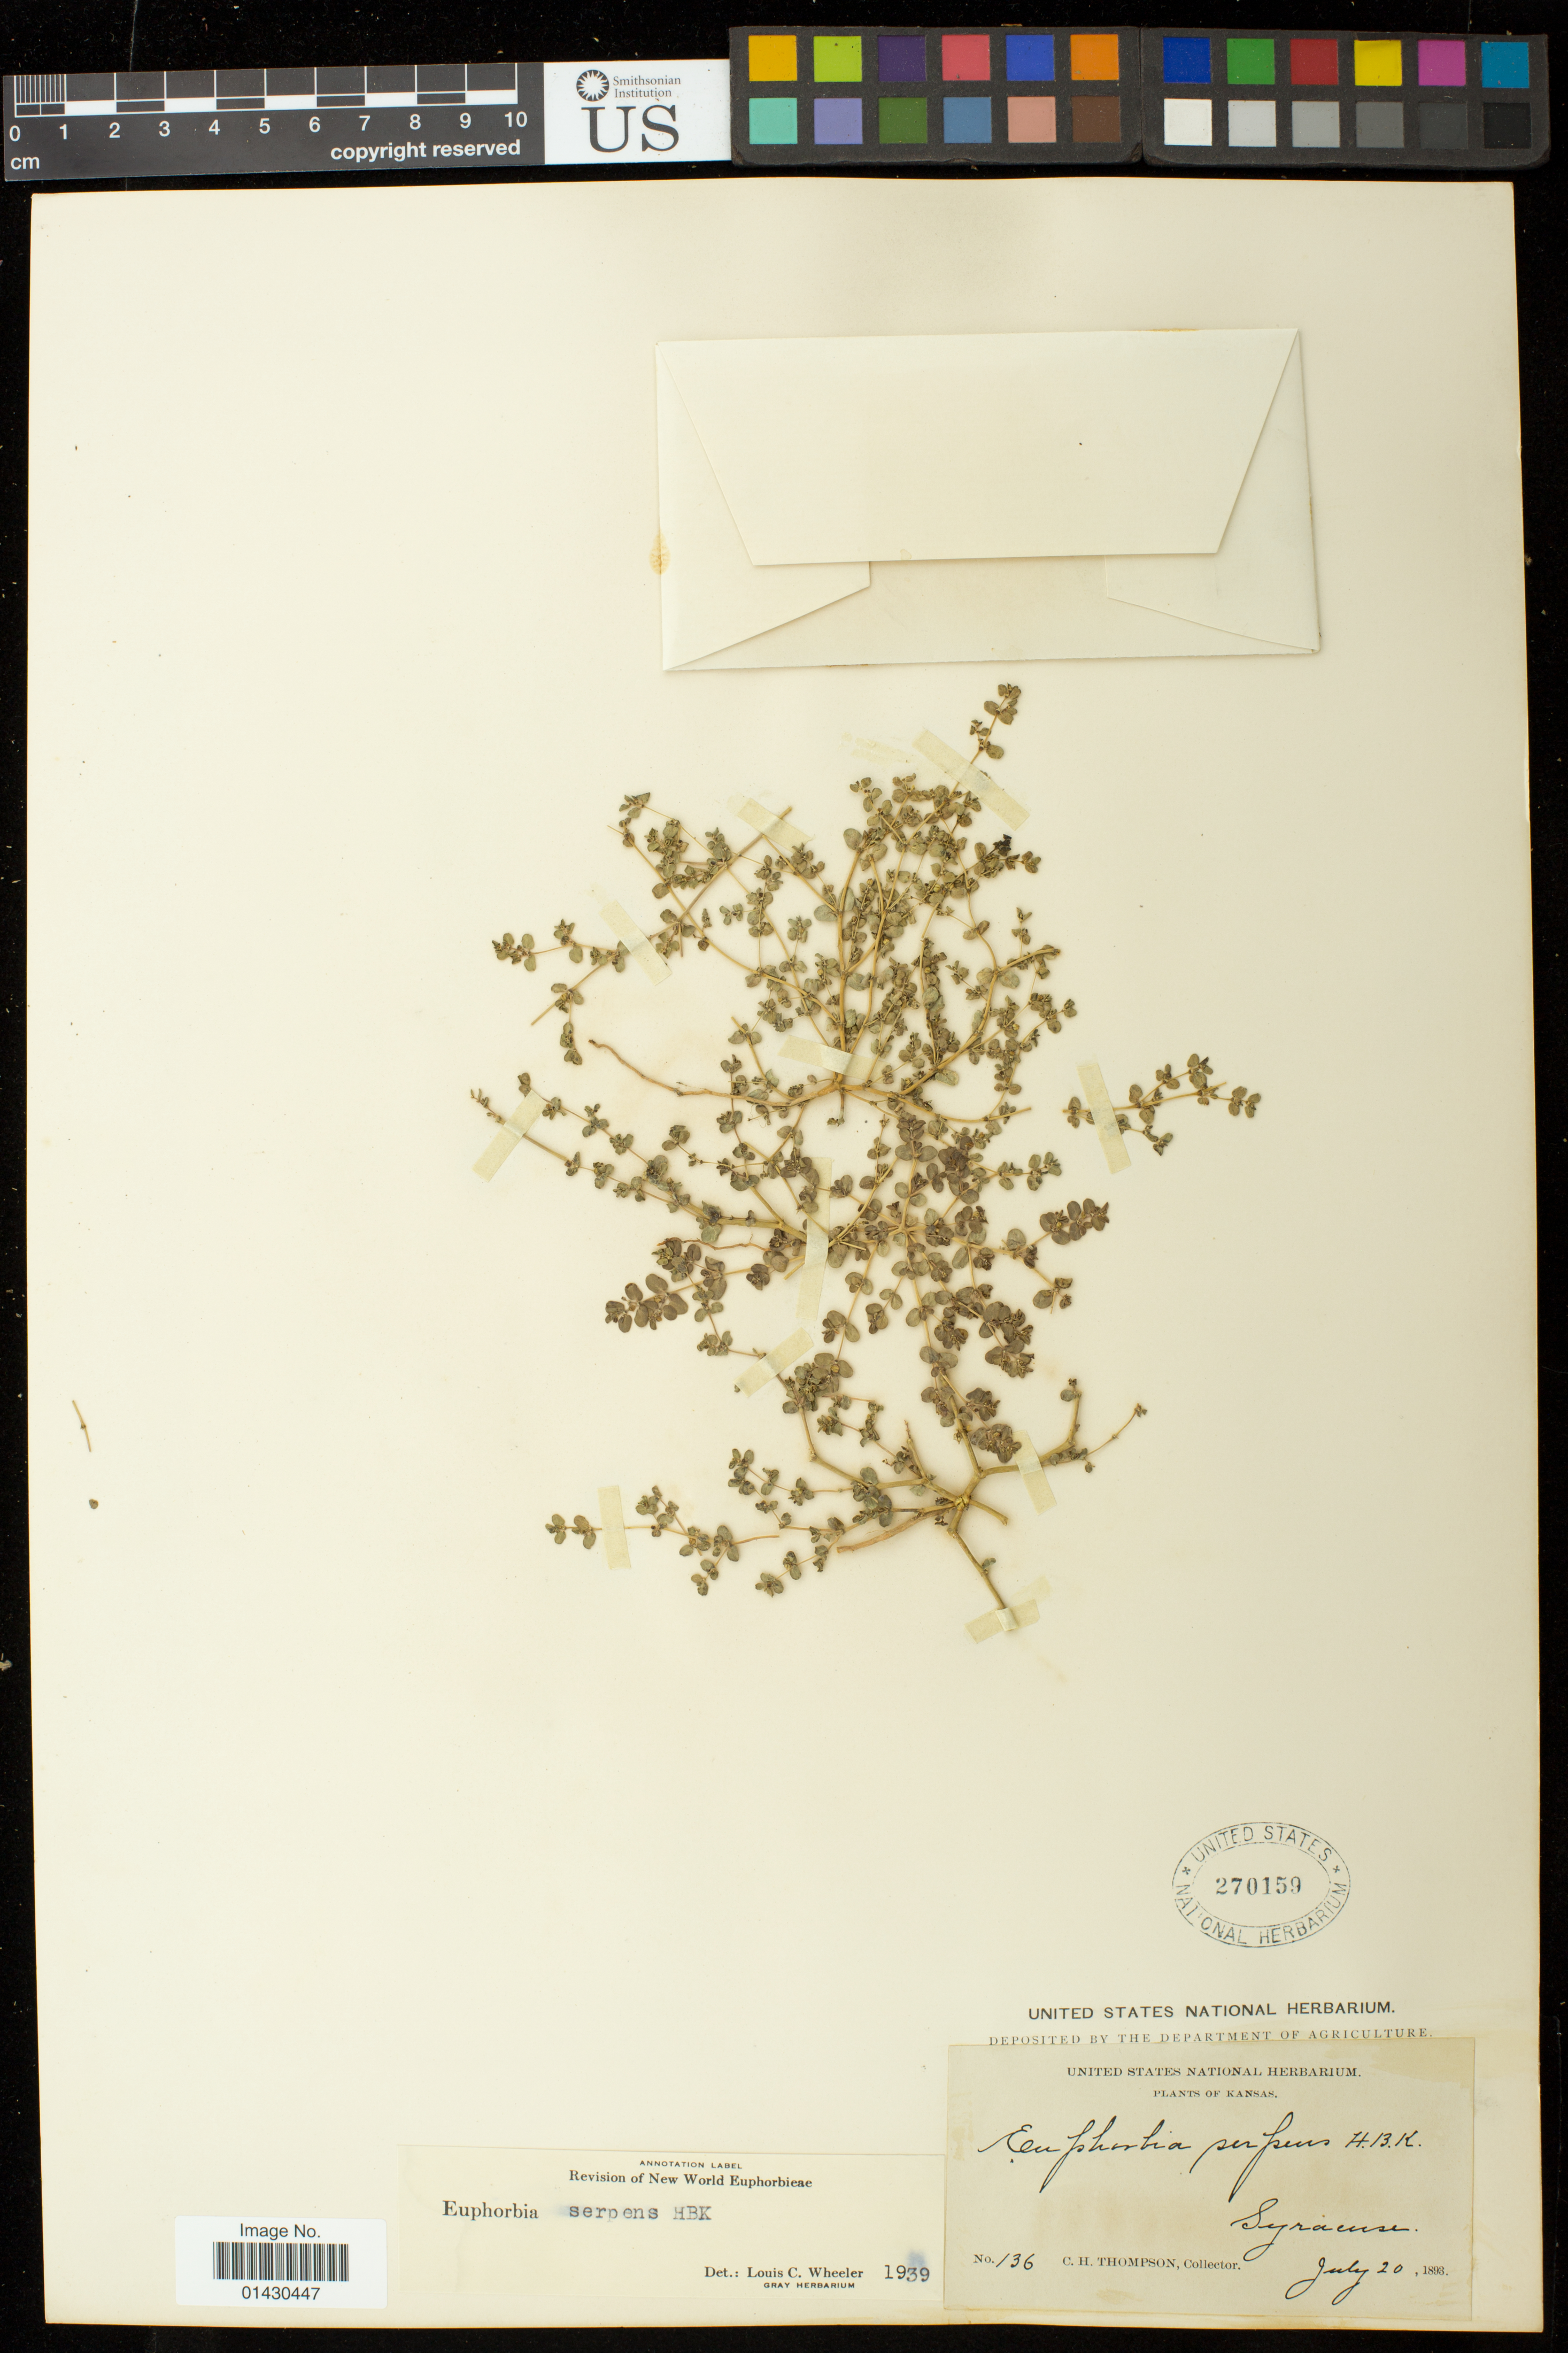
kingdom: Plantae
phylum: Tracheophyta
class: Magnoliopsida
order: Malpighiales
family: Euphorbiaceae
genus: Euphorbia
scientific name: Euphorbia serpens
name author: Kunth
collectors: C. H. Thompson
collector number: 136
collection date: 1893-07-20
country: United States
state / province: Kansas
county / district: Hamilton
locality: Syracuse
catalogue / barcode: US 270159